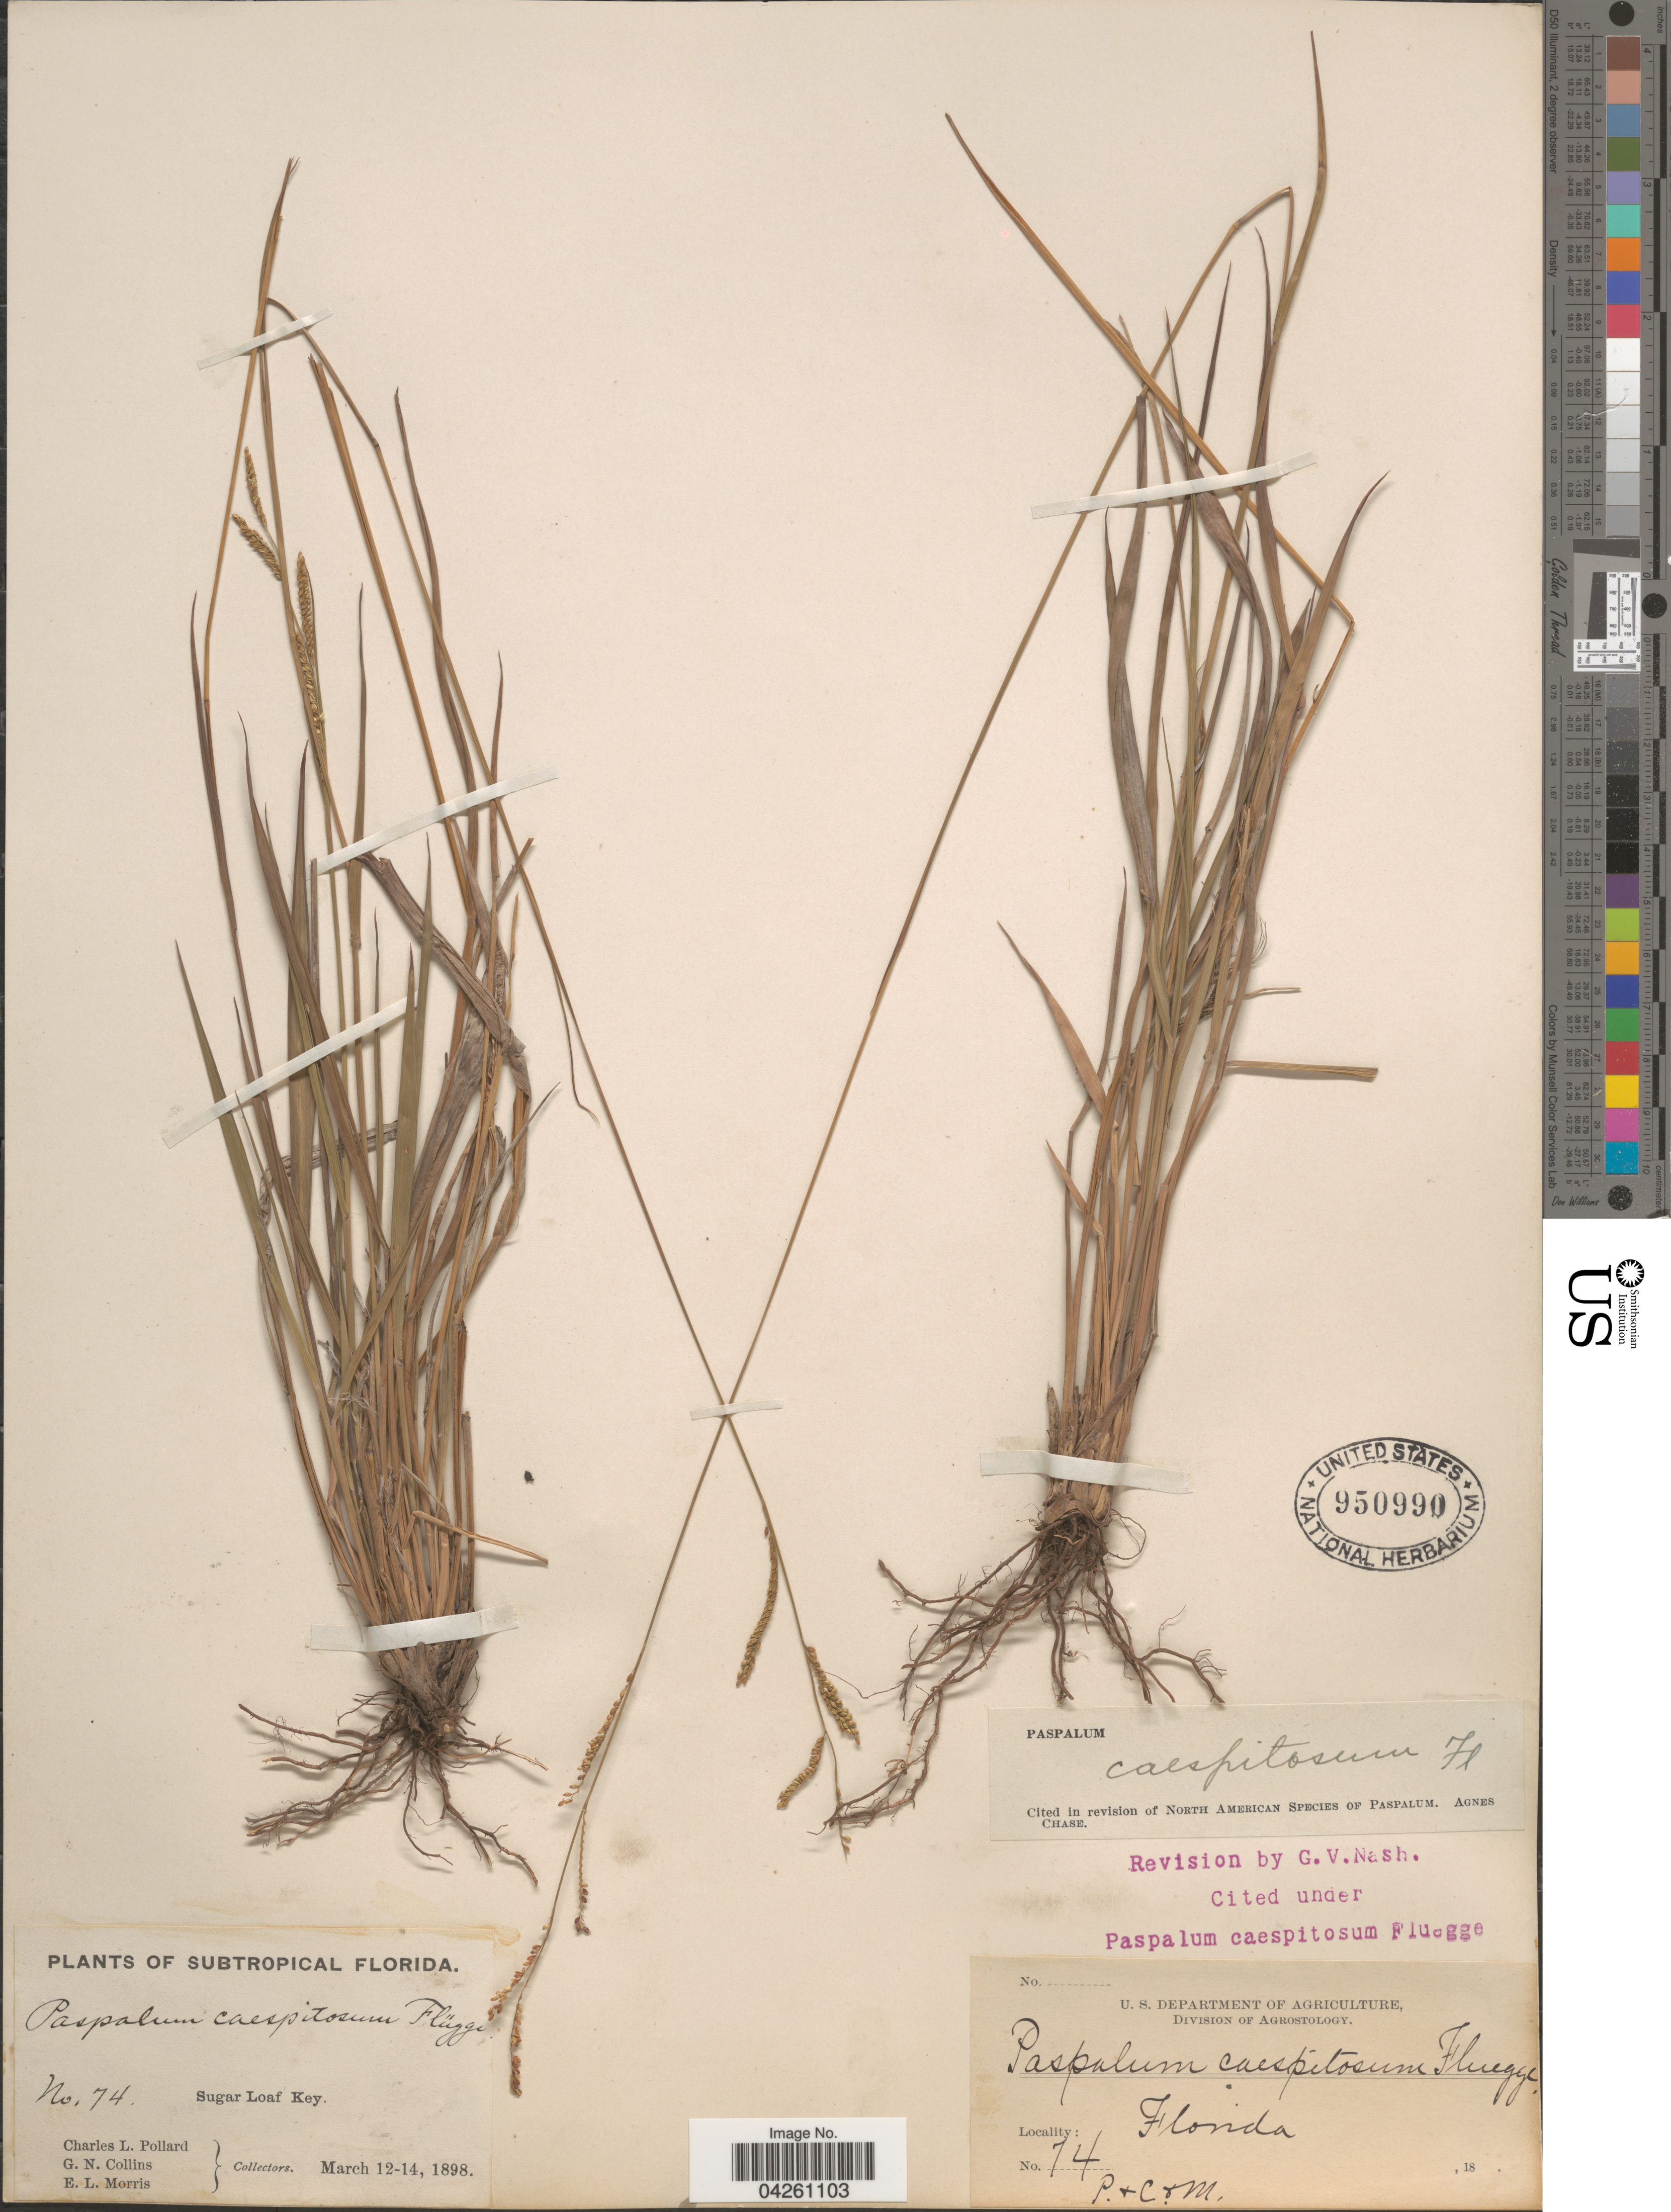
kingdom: Plantae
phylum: Tracheophyta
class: Liliopsida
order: Poales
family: Poaceae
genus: Paspalum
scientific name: Paspalum caespitosum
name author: Flüggé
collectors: C. L. Pollard, G. Collins & E. Morris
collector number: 74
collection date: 1898-03-12/1898-03-14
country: United States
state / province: Florida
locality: Subtropical Florida. Sugar Loaf Key.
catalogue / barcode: US 950990